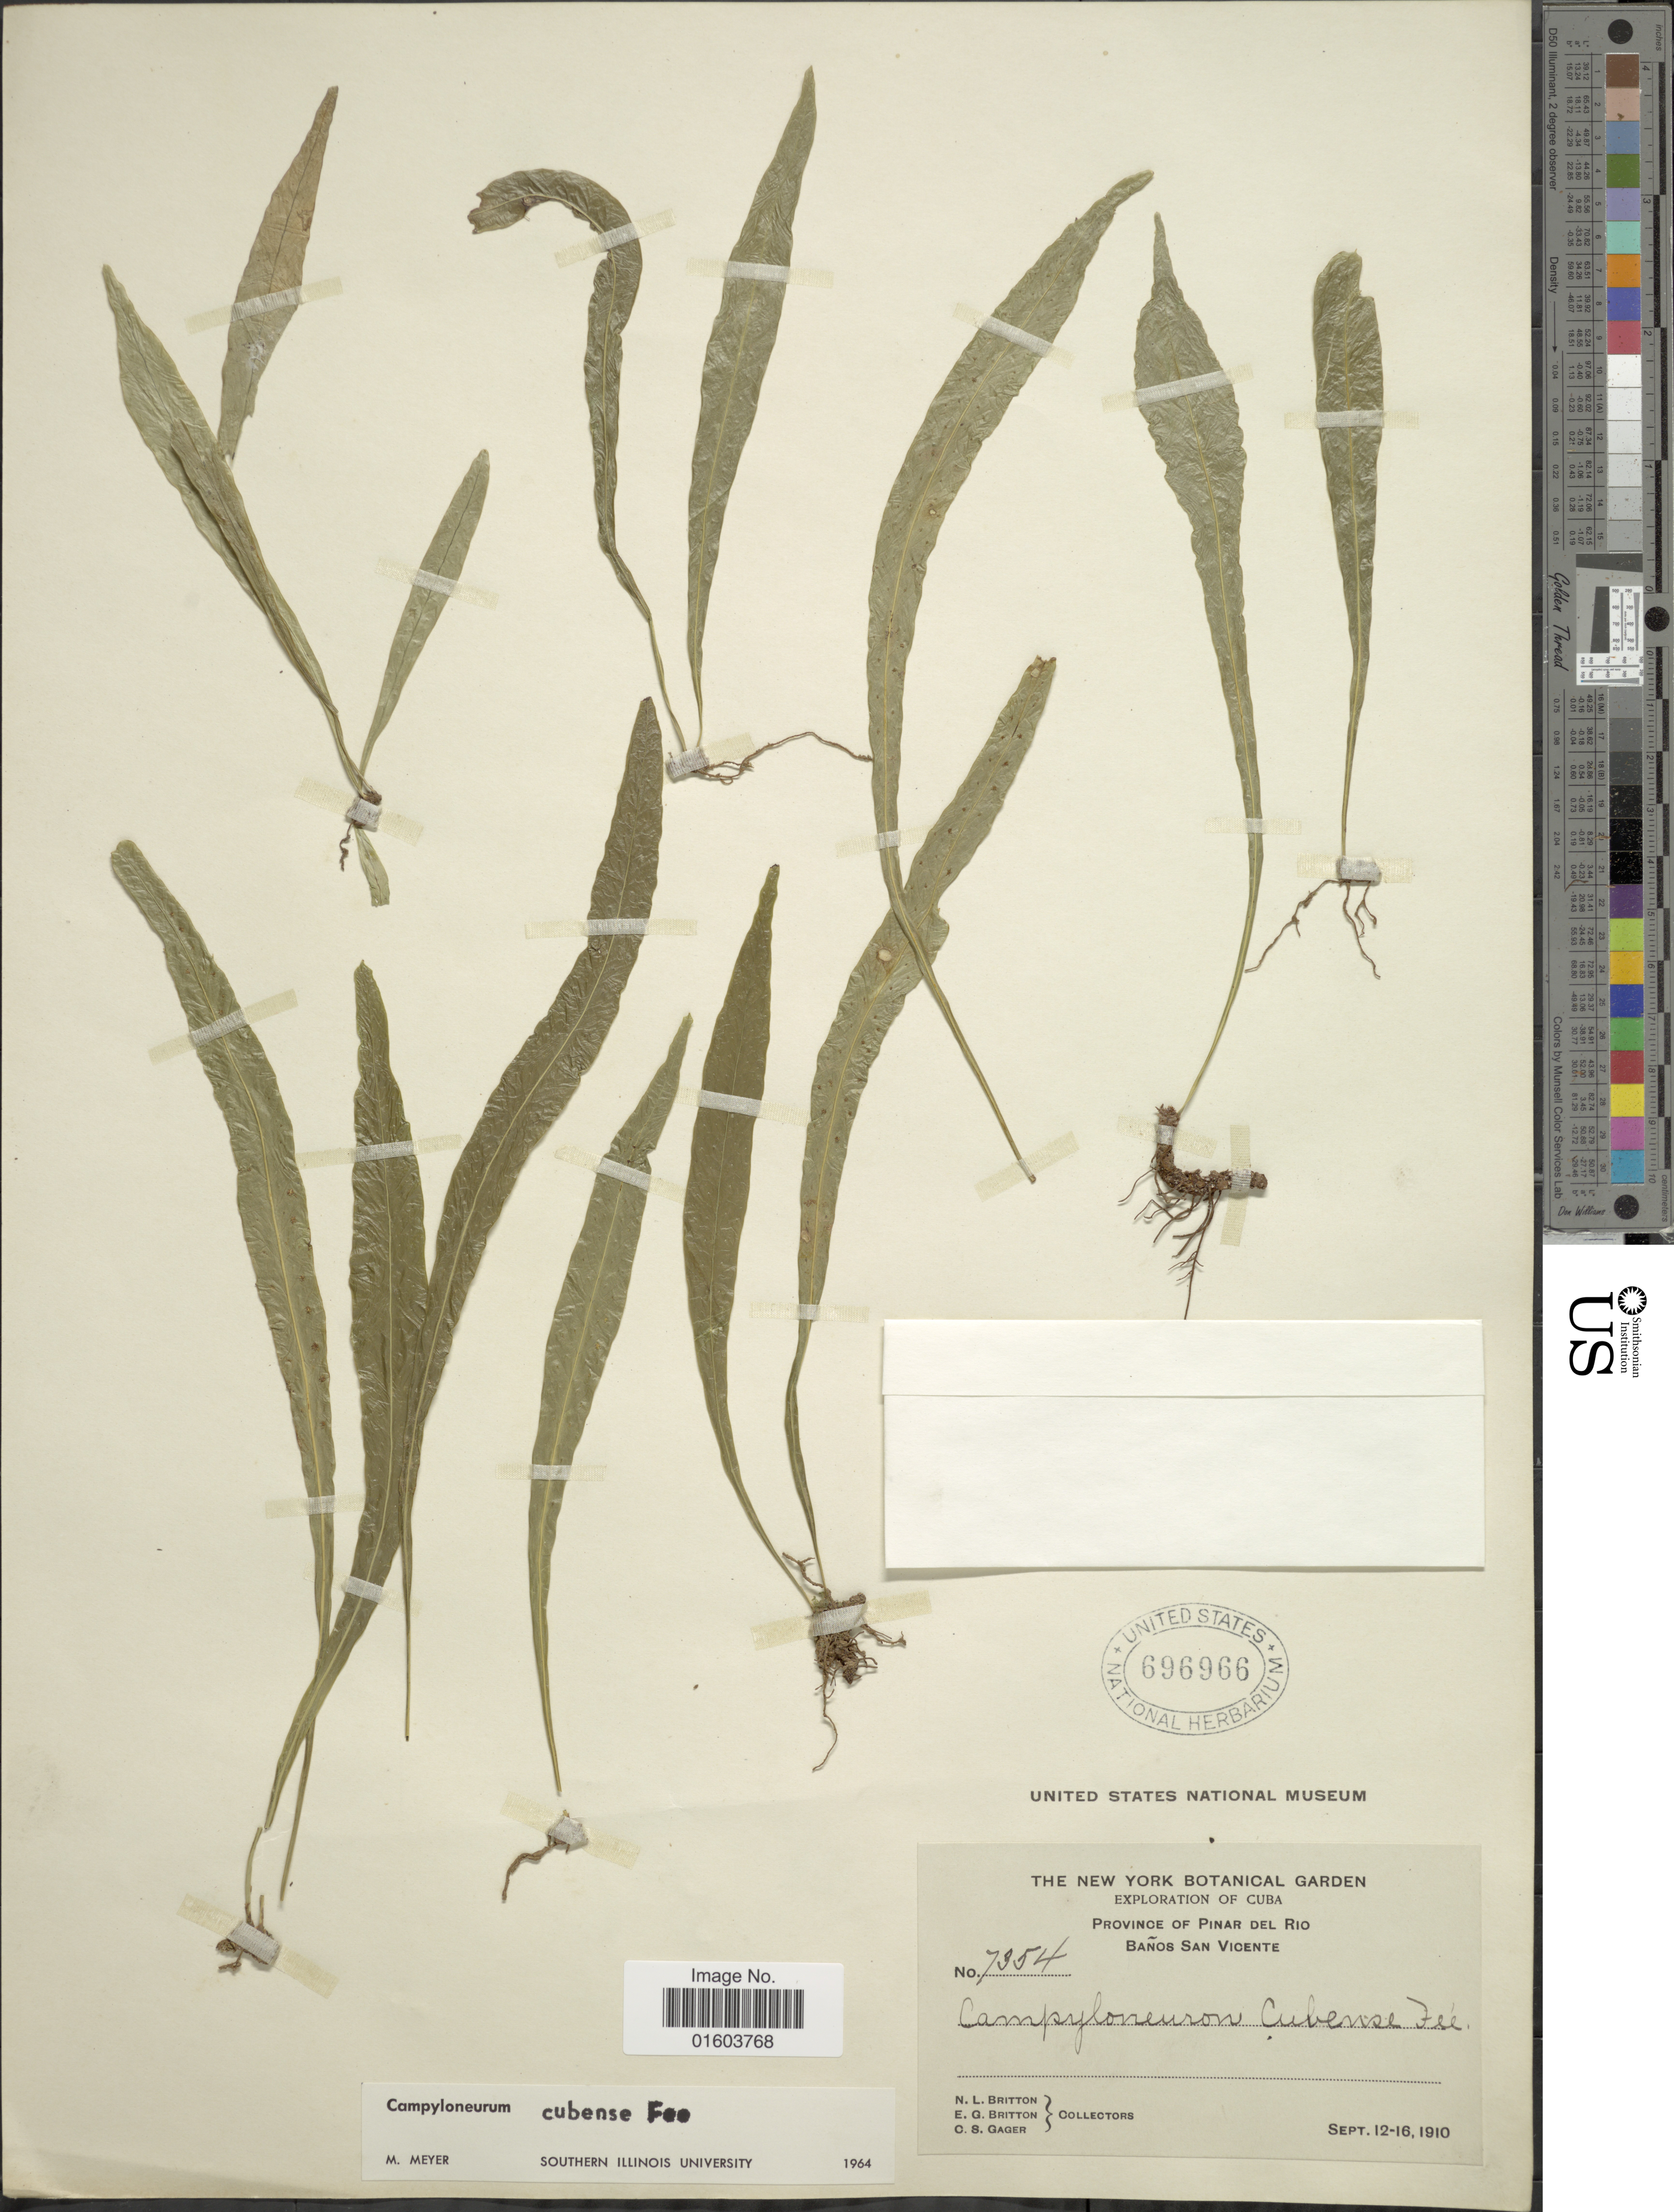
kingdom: Plantae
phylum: Tracheophyta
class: Polypodiopsida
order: Polypodiales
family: Polypodiaceae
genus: Campyloneurum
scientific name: Campyloneurum vexatum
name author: Ching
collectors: N. Britton, E. G. Britton & O. Gager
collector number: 7354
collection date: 1910-09-12/1910-09-16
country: Cuba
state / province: Pinar del Río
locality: Province of Pinar del Rio, Banos San Vicente,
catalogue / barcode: US 696966